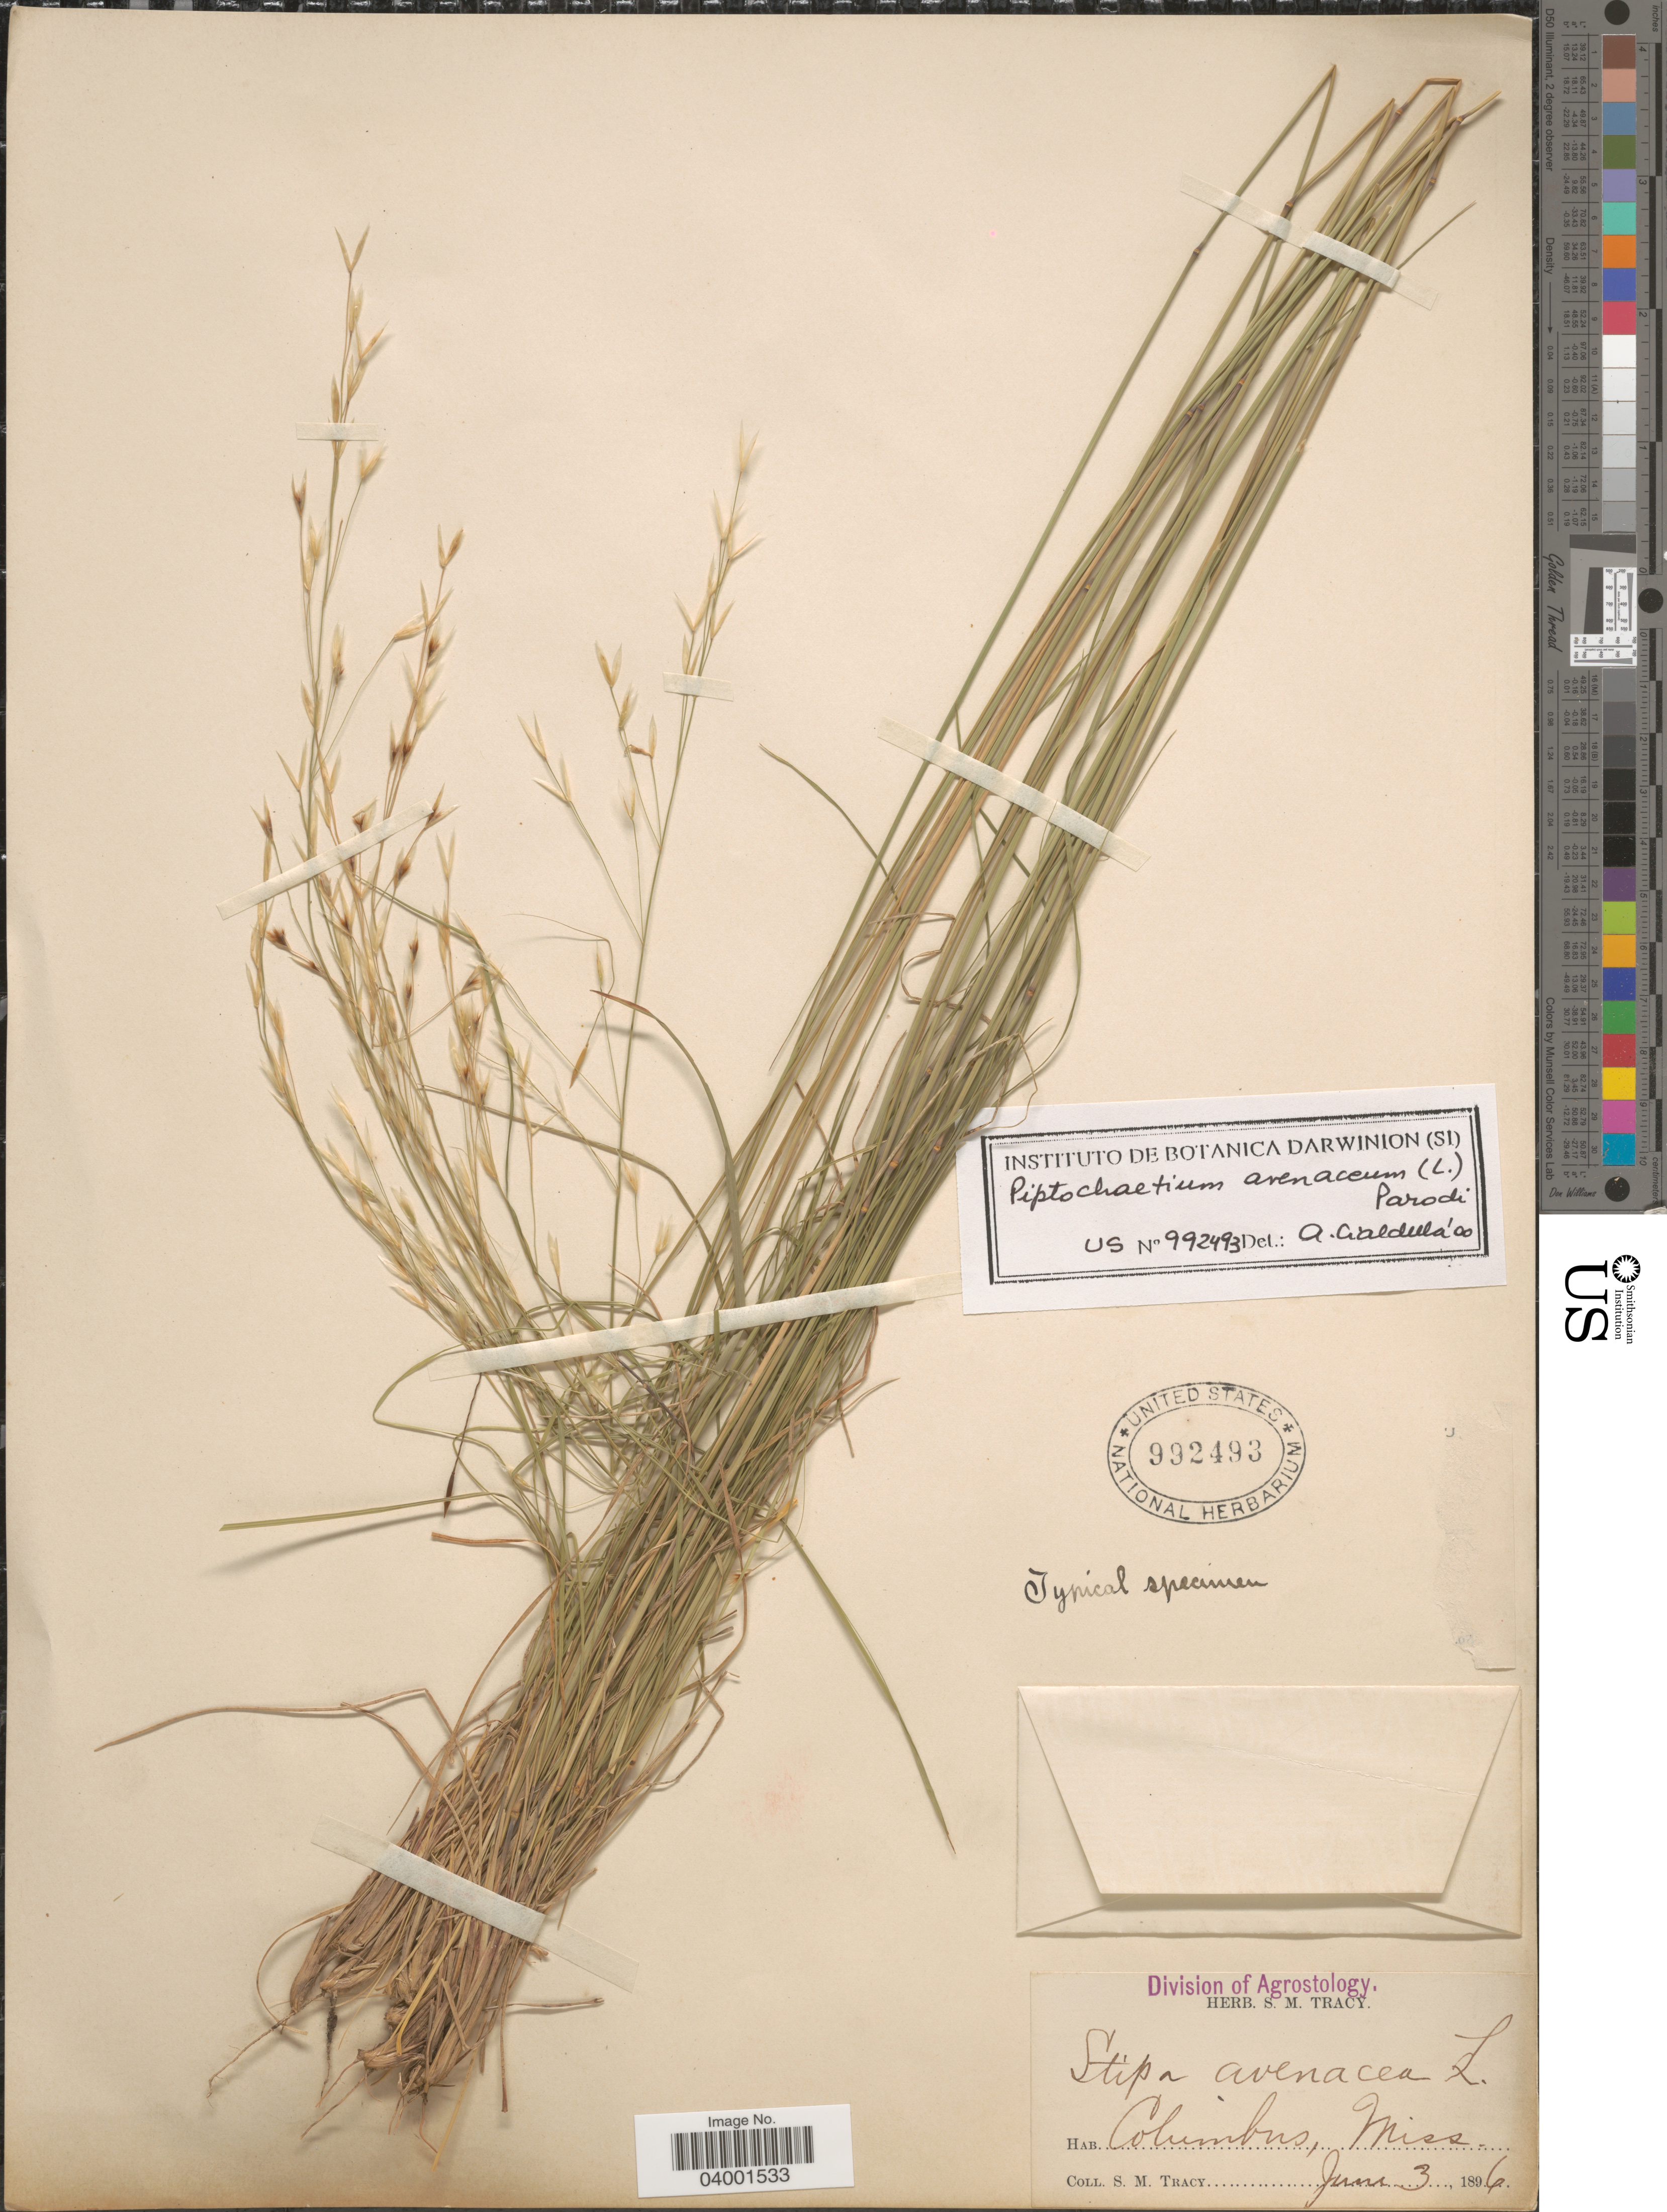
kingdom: Plantae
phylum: Tracheophyta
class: Liliopsida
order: Poales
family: Poaceae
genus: Piptochaetium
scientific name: Piptochaetium avenaceum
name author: (L.) Parodi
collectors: S. M. Tracy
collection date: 1896-06-03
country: United States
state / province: Mississippi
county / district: Lowndes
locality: Columbus.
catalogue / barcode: US 992493